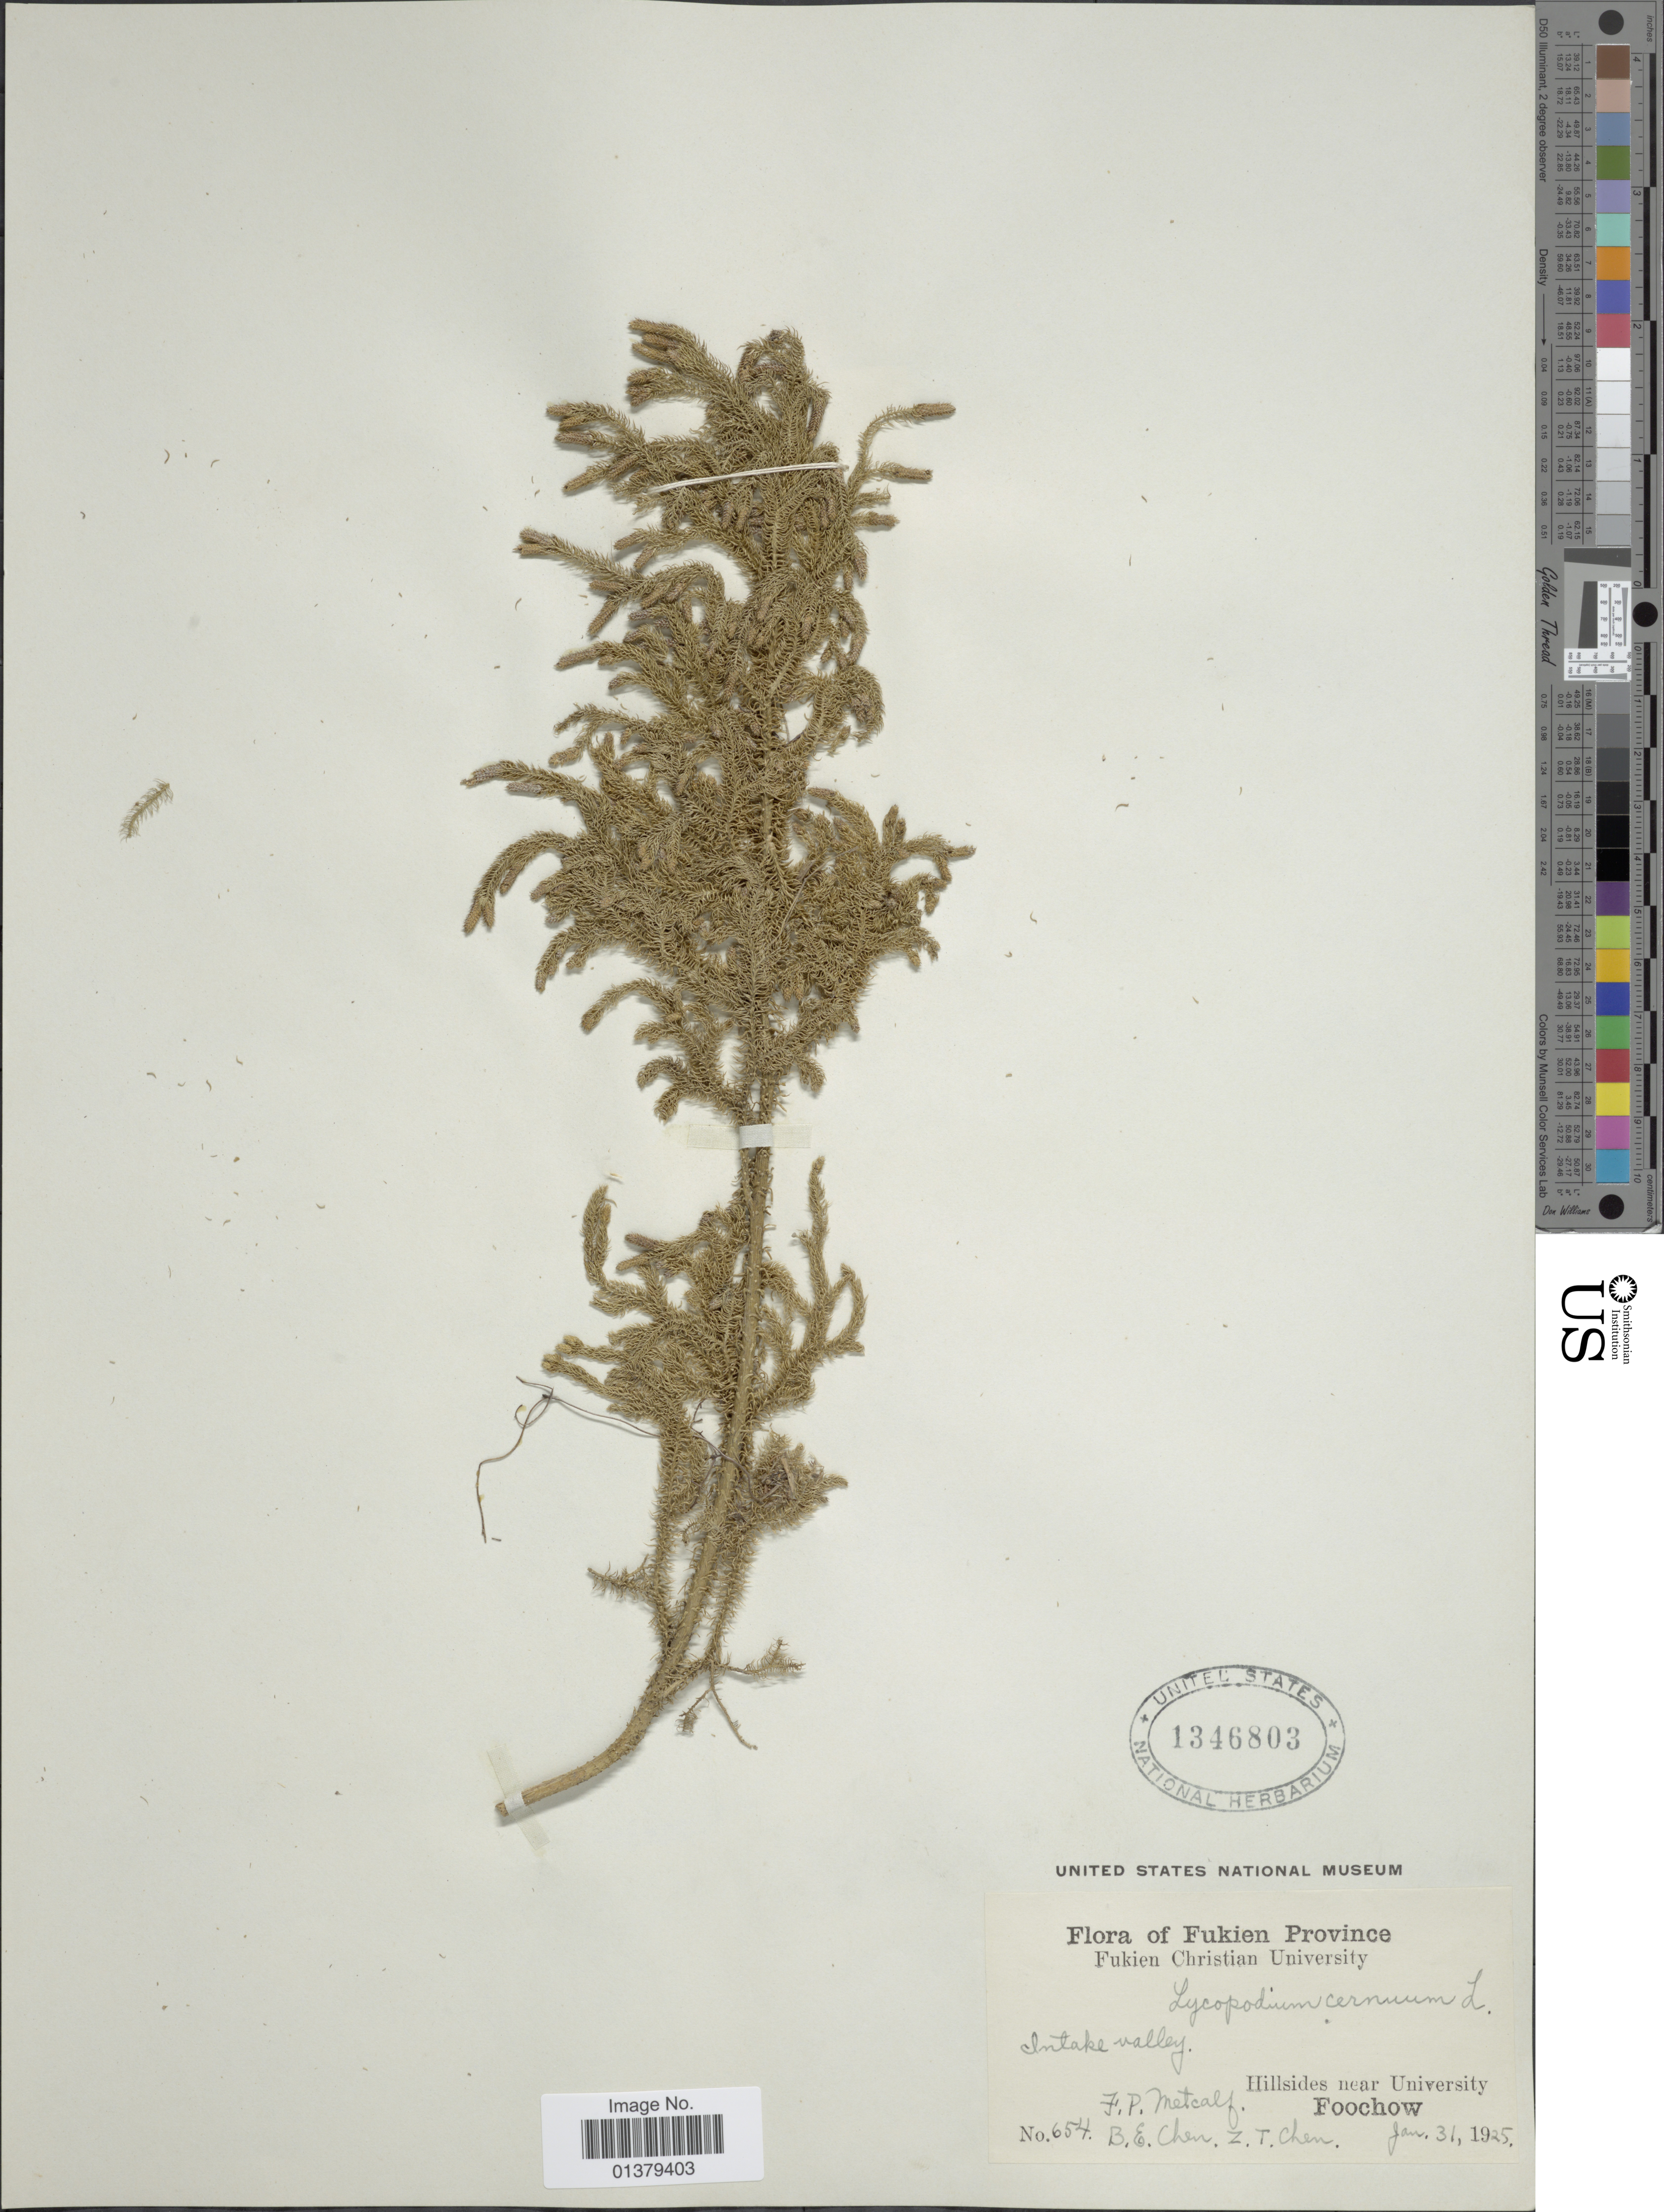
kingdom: Plantae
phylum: Tracheophyta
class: Lycopodiopsida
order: Lycopodiales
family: Lycopodiaceae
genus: Palhinhaea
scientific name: Palhinhaea cernua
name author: (L.) Vasc. & Franco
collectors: F. Metcalf, B. Chen & Z. Chen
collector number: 654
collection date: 1925-01-31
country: China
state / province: Fujian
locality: Intake valley, Fukien Province, Hillsides near University Foochow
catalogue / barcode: US 1346803